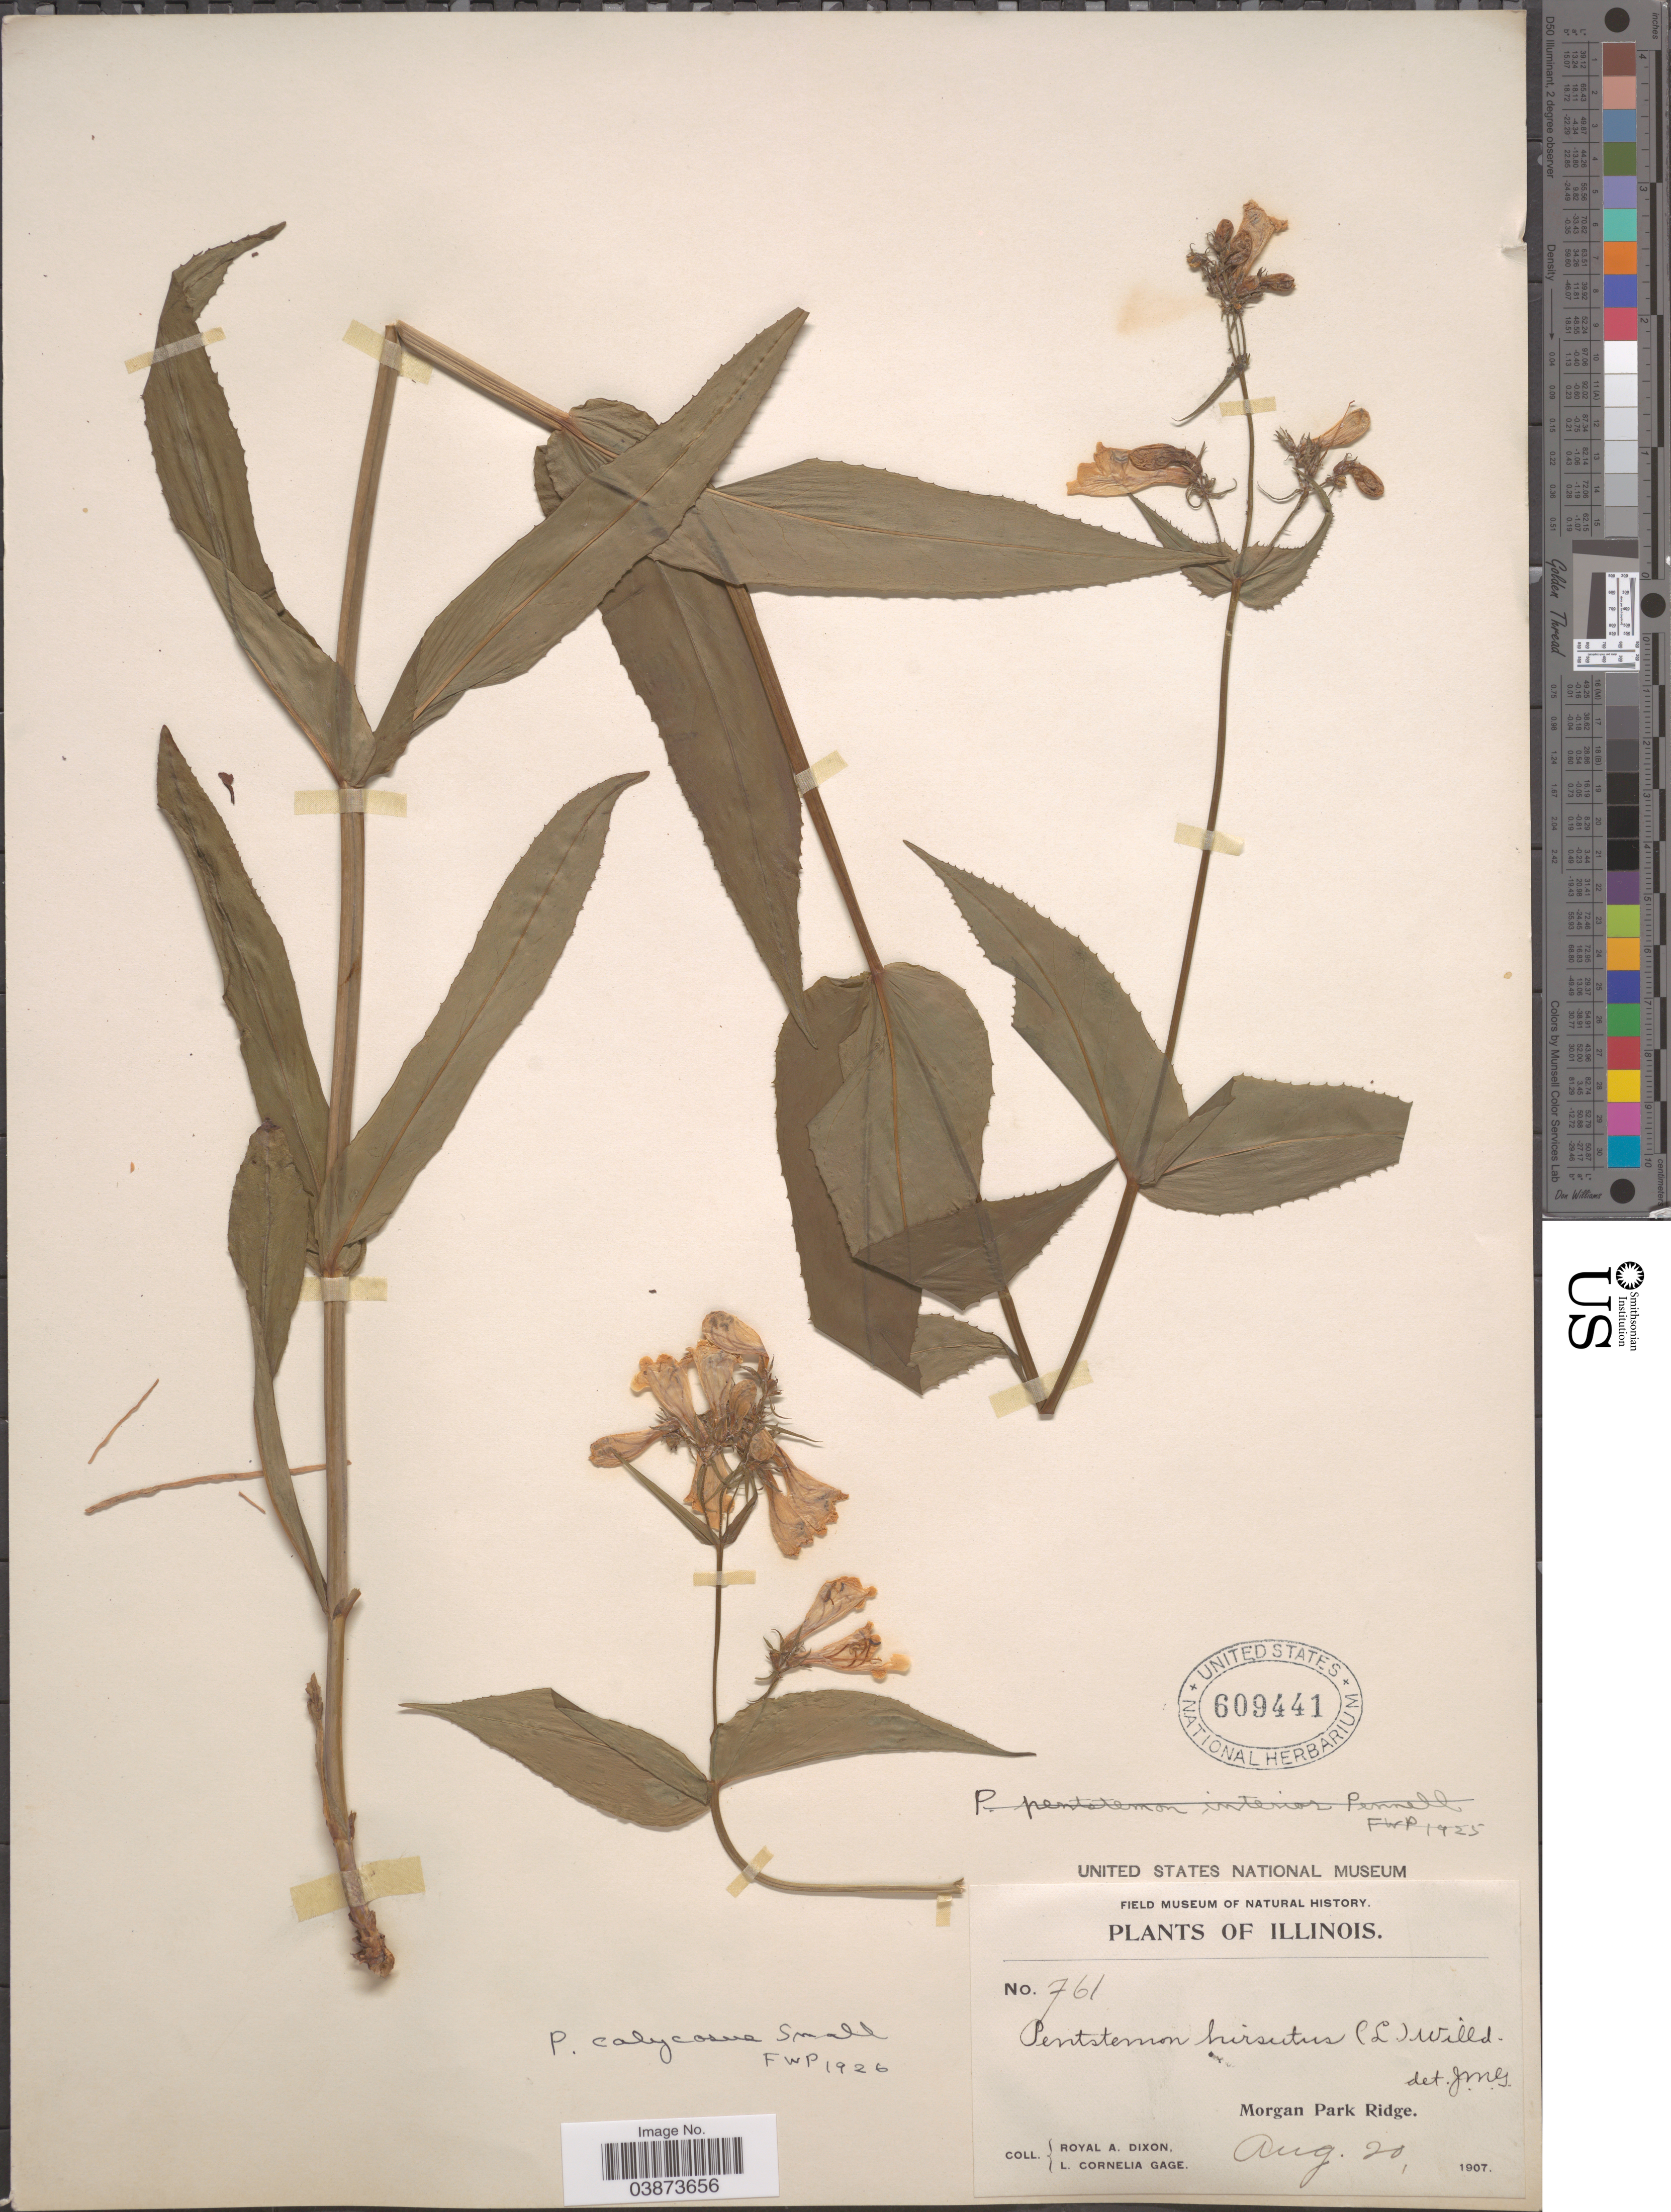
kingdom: Plantae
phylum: Tracheophyta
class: Magnoliopsida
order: Lamiales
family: Plantaginaceae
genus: Penstemon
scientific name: Penstemon calycosus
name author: Small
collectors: R. A. Dixon & L. Gage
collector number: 761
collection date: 1907-08-20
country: United States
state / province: Illinois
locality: Morgan Park Ridge.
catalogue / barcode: US 609441